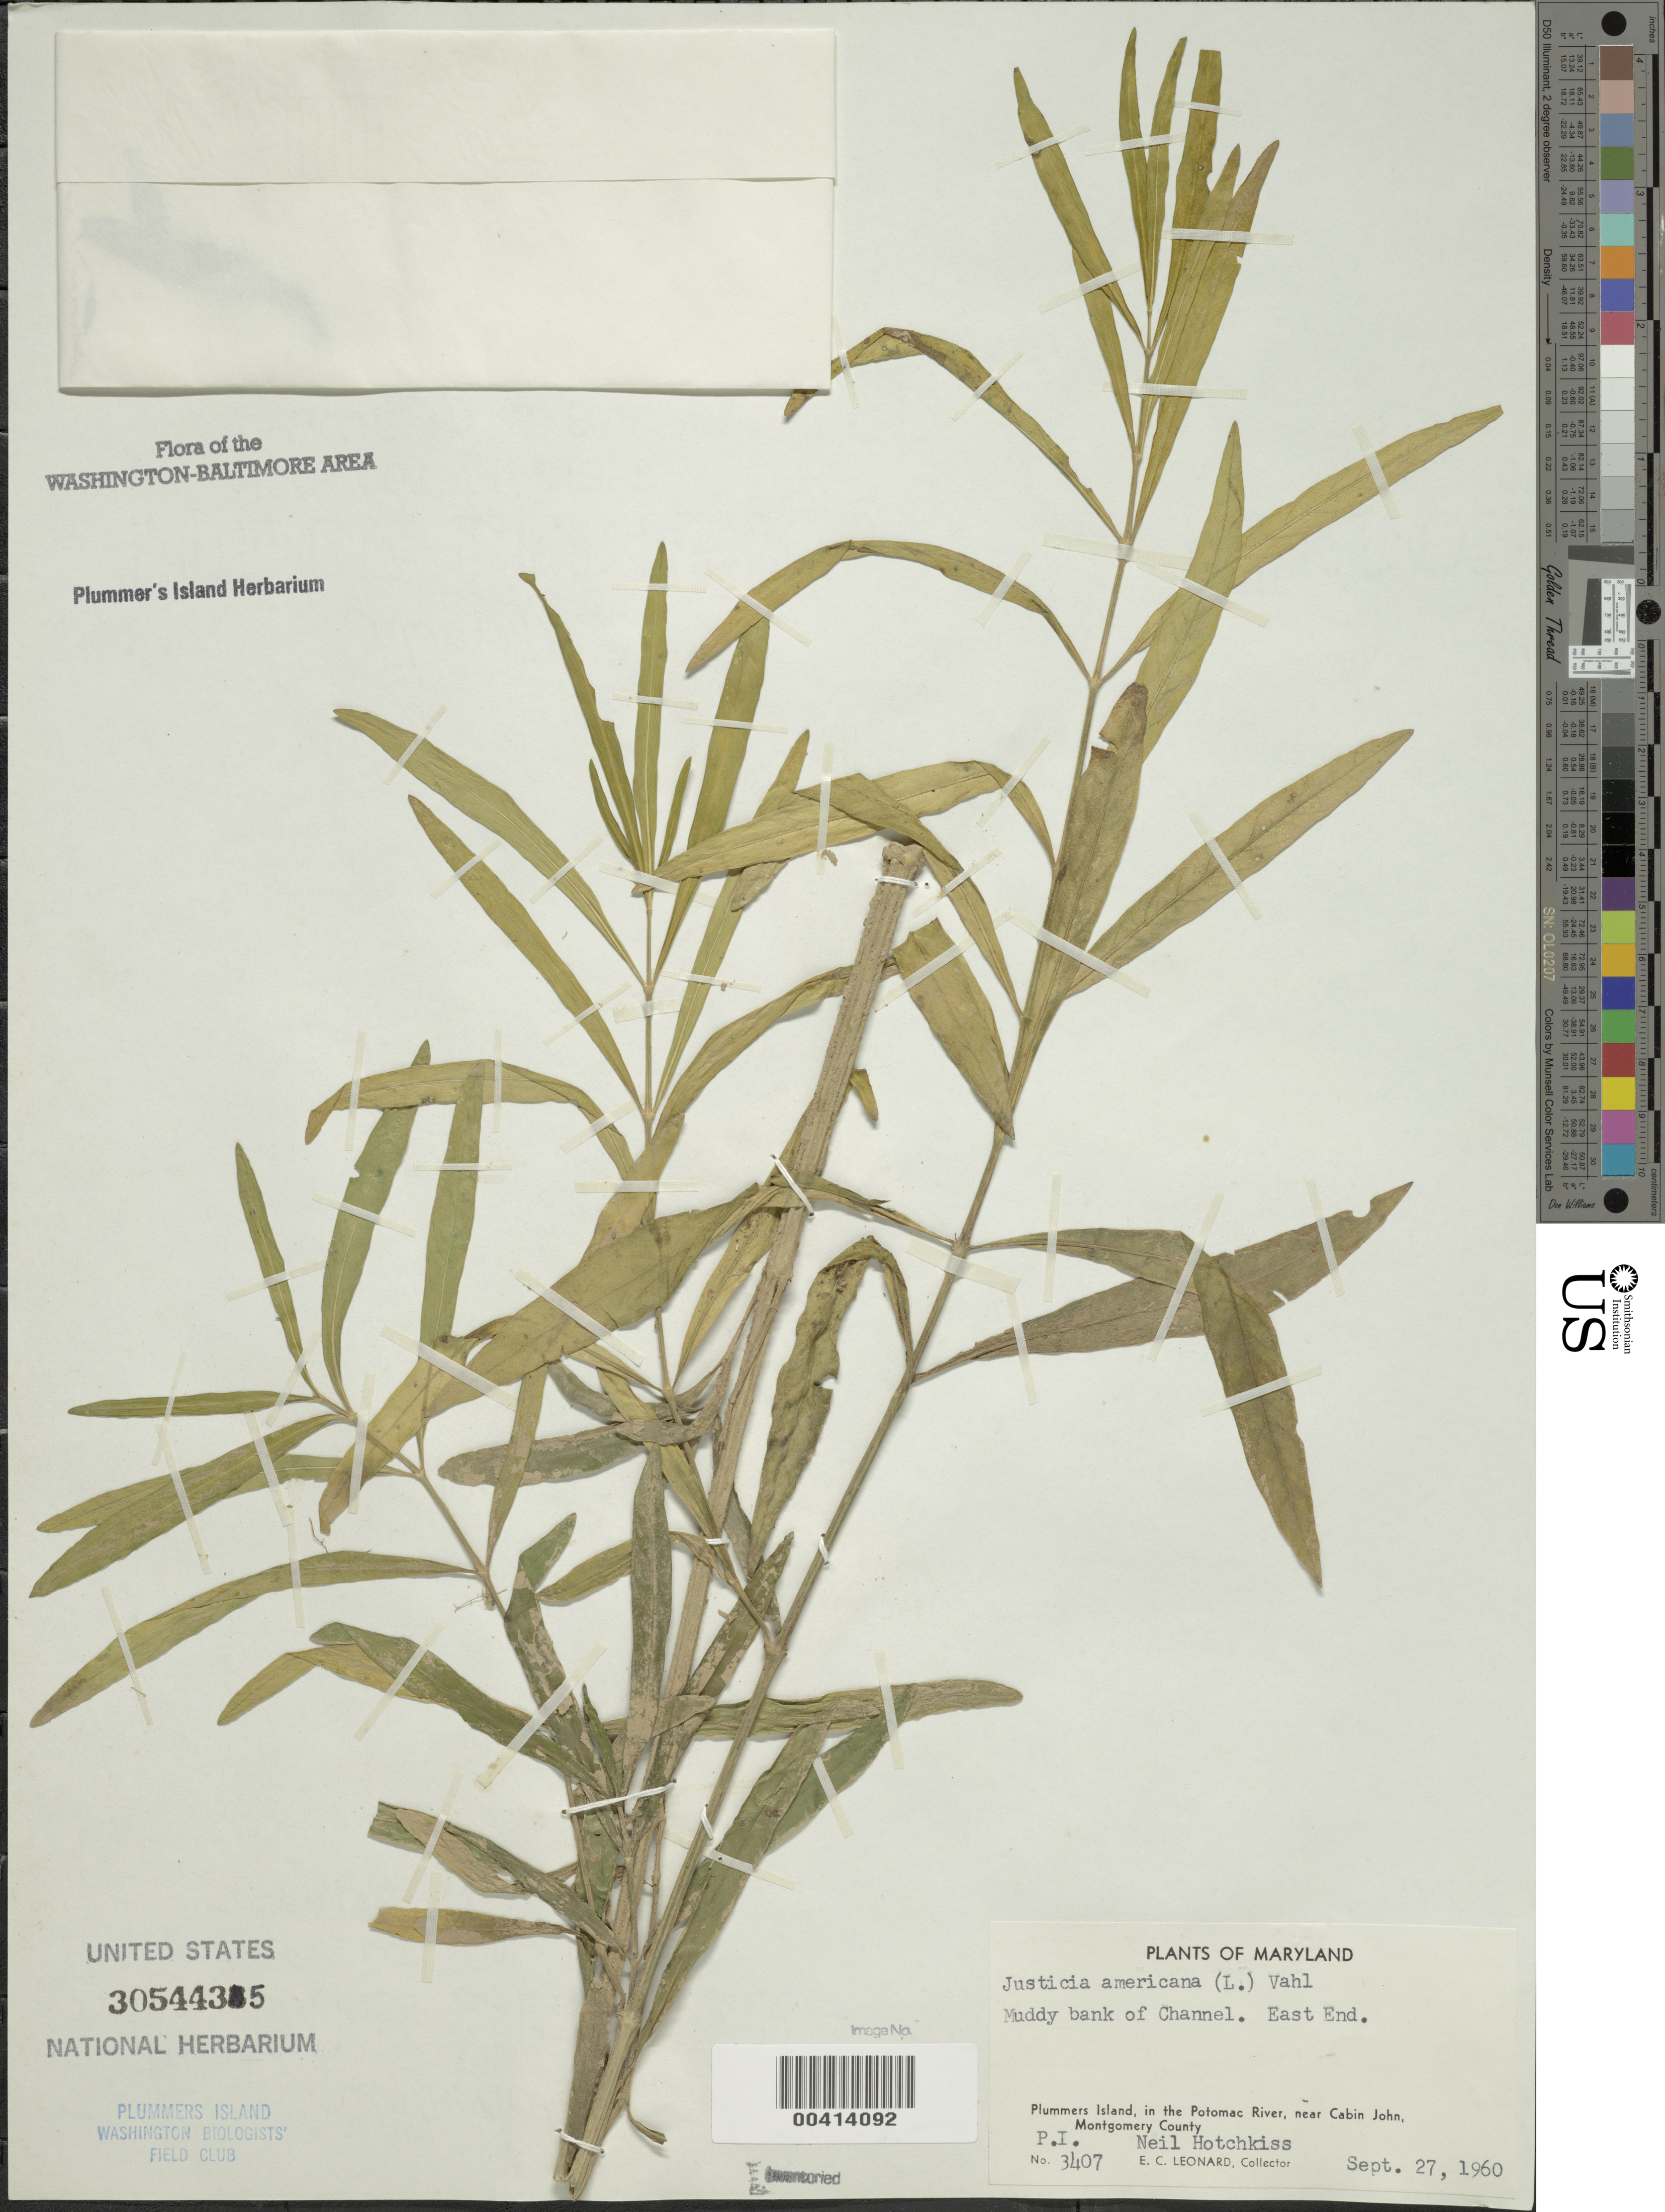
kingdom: Plantae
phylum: Tracheophyta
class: Magnoliopsida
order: Lamiales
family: Acanthaceae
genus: Justicia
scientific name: Justicia americana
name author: (L.) Vahl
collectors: E. C. Leonard & N. Hotchkiss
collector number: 3407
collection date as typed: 27 Sep 1960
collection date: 1960-09-27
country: United States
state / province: Maryland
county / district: Montgomery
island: Plummers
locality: Plummer's Island; channel, east end C. & O. Canal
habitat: Muddy bank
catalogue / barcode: US 3054435